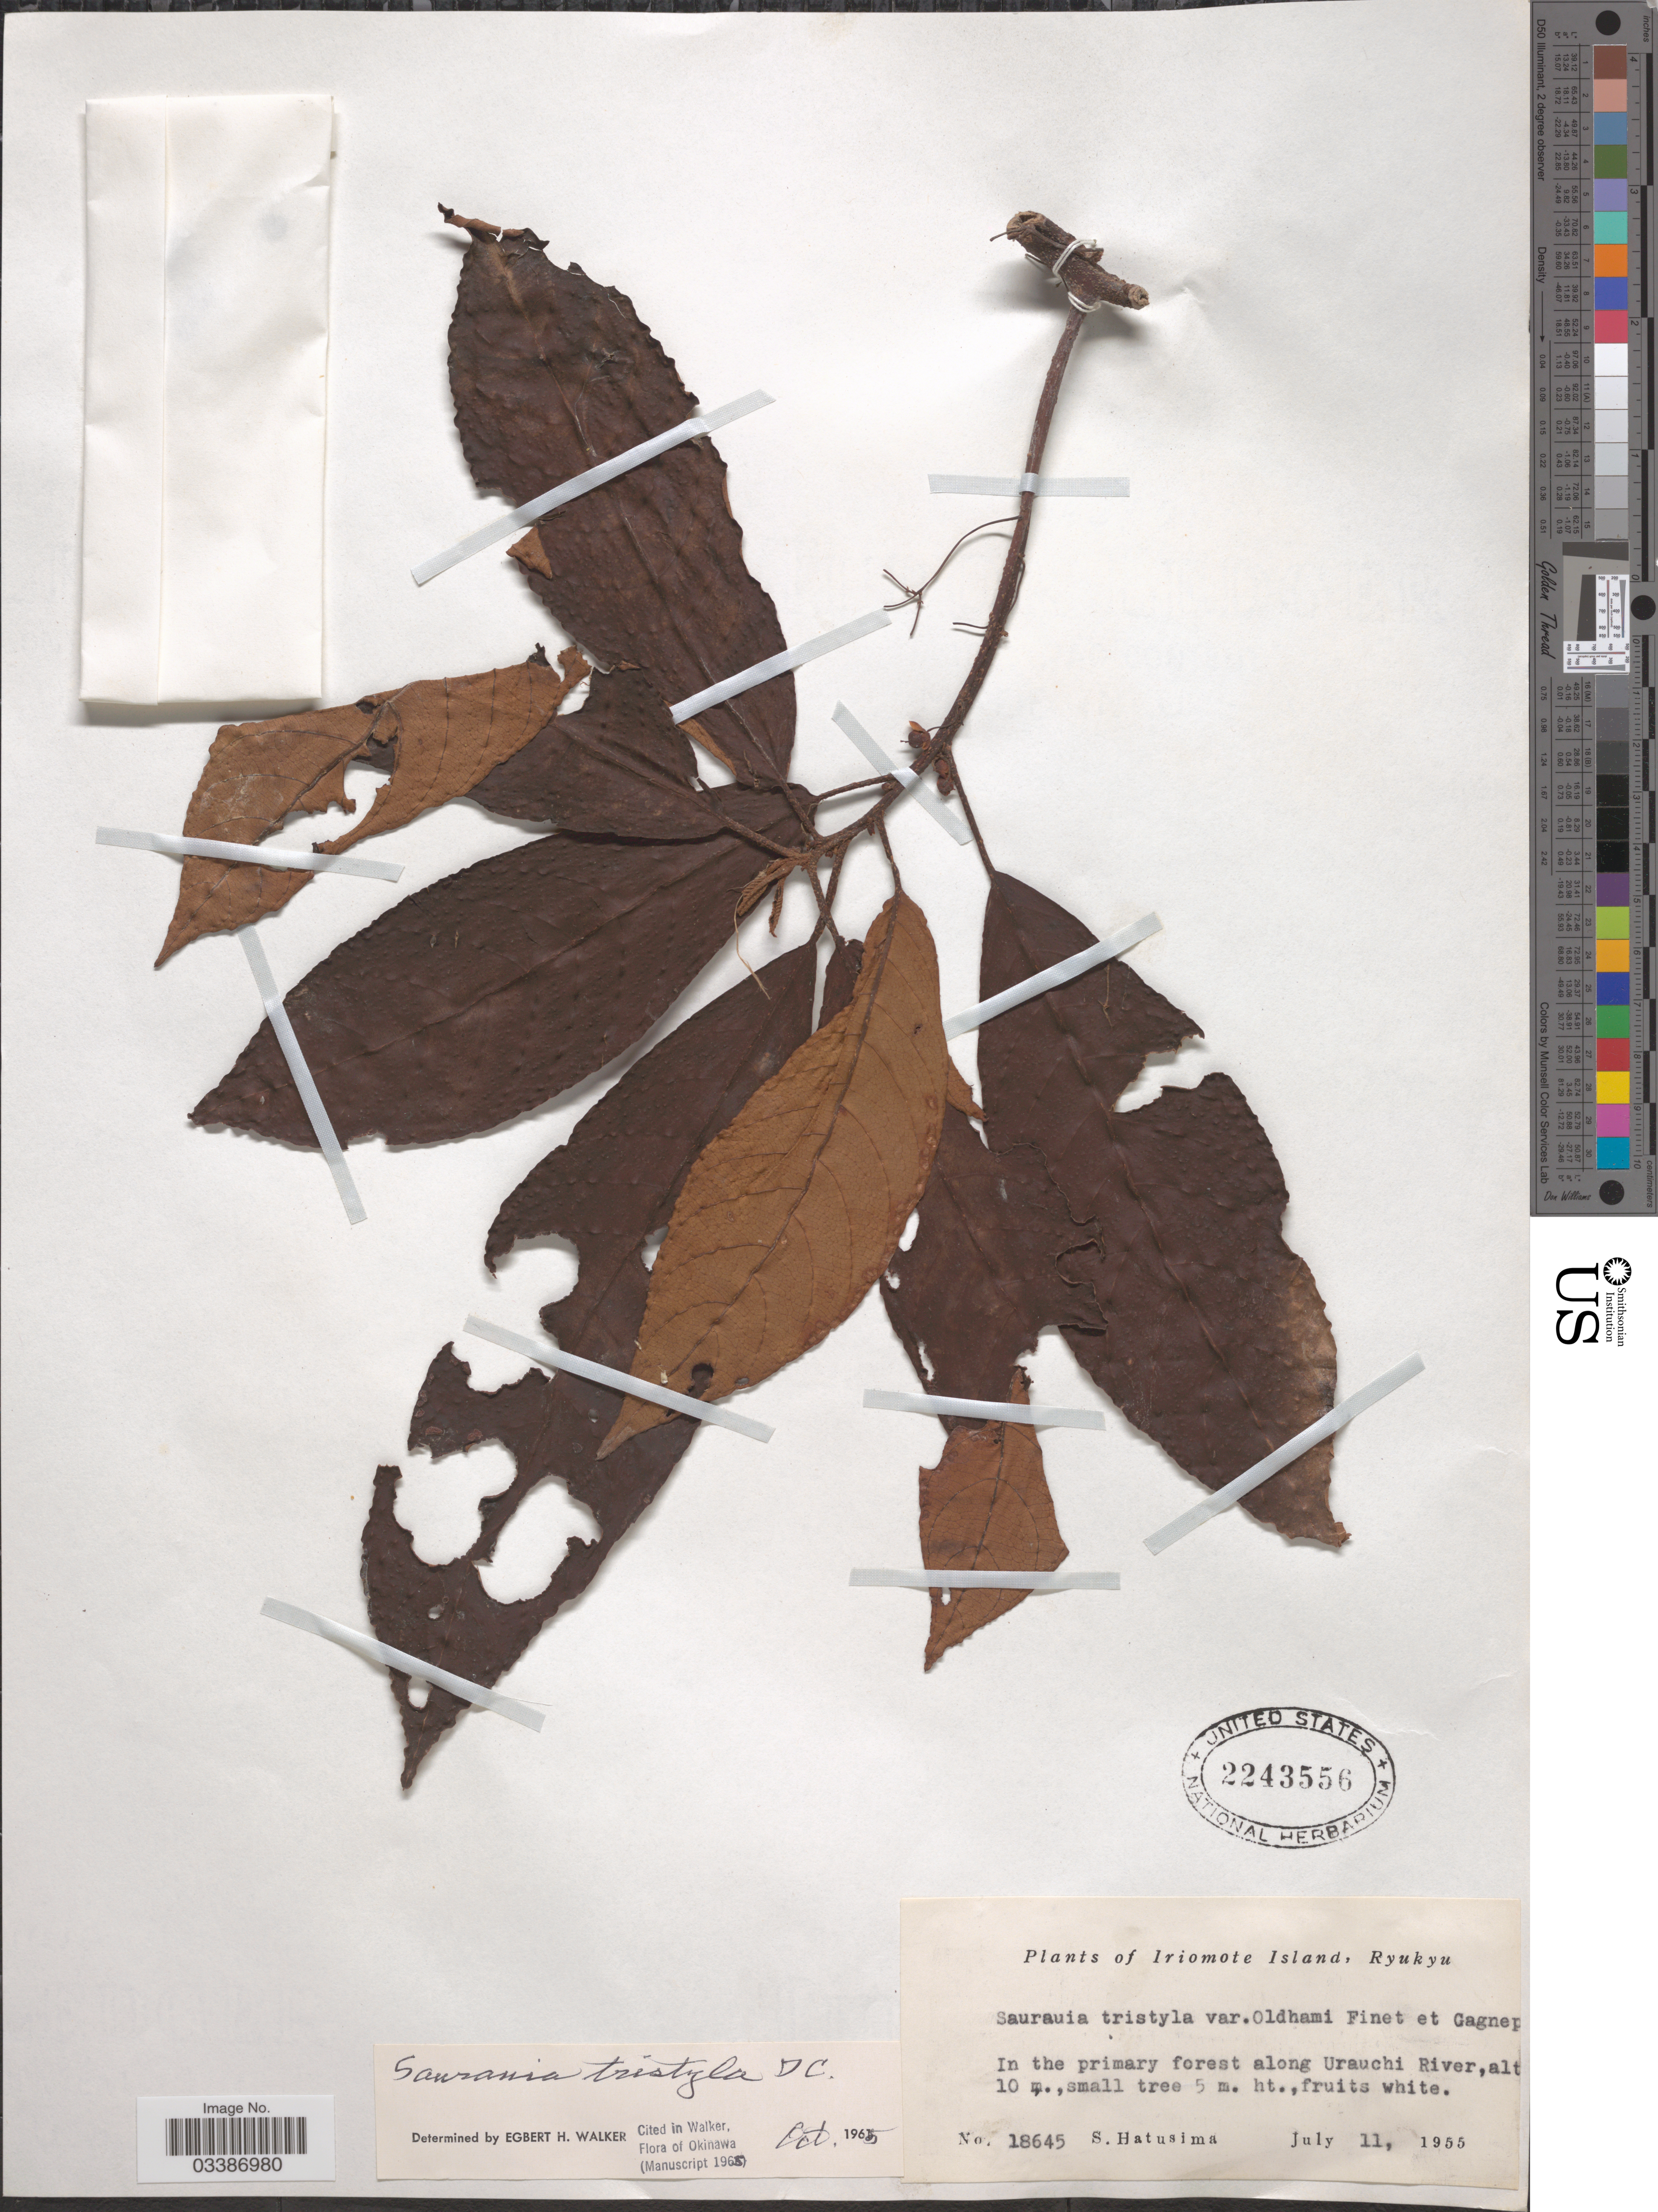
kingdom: Plantae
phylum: Tracheophyta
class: Magnoliopsida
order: Ericales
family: Actinidiaceae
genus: Saurauia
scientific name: Saurauia tristyla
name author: DC.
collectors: S. Hatusima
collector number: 18645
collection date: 1955-07-11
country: Japan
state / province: Okinawa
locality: Iriomote Island, Ryukyu. In the primary forest along Urauchi River.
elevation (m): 10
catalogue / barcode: US 2243556